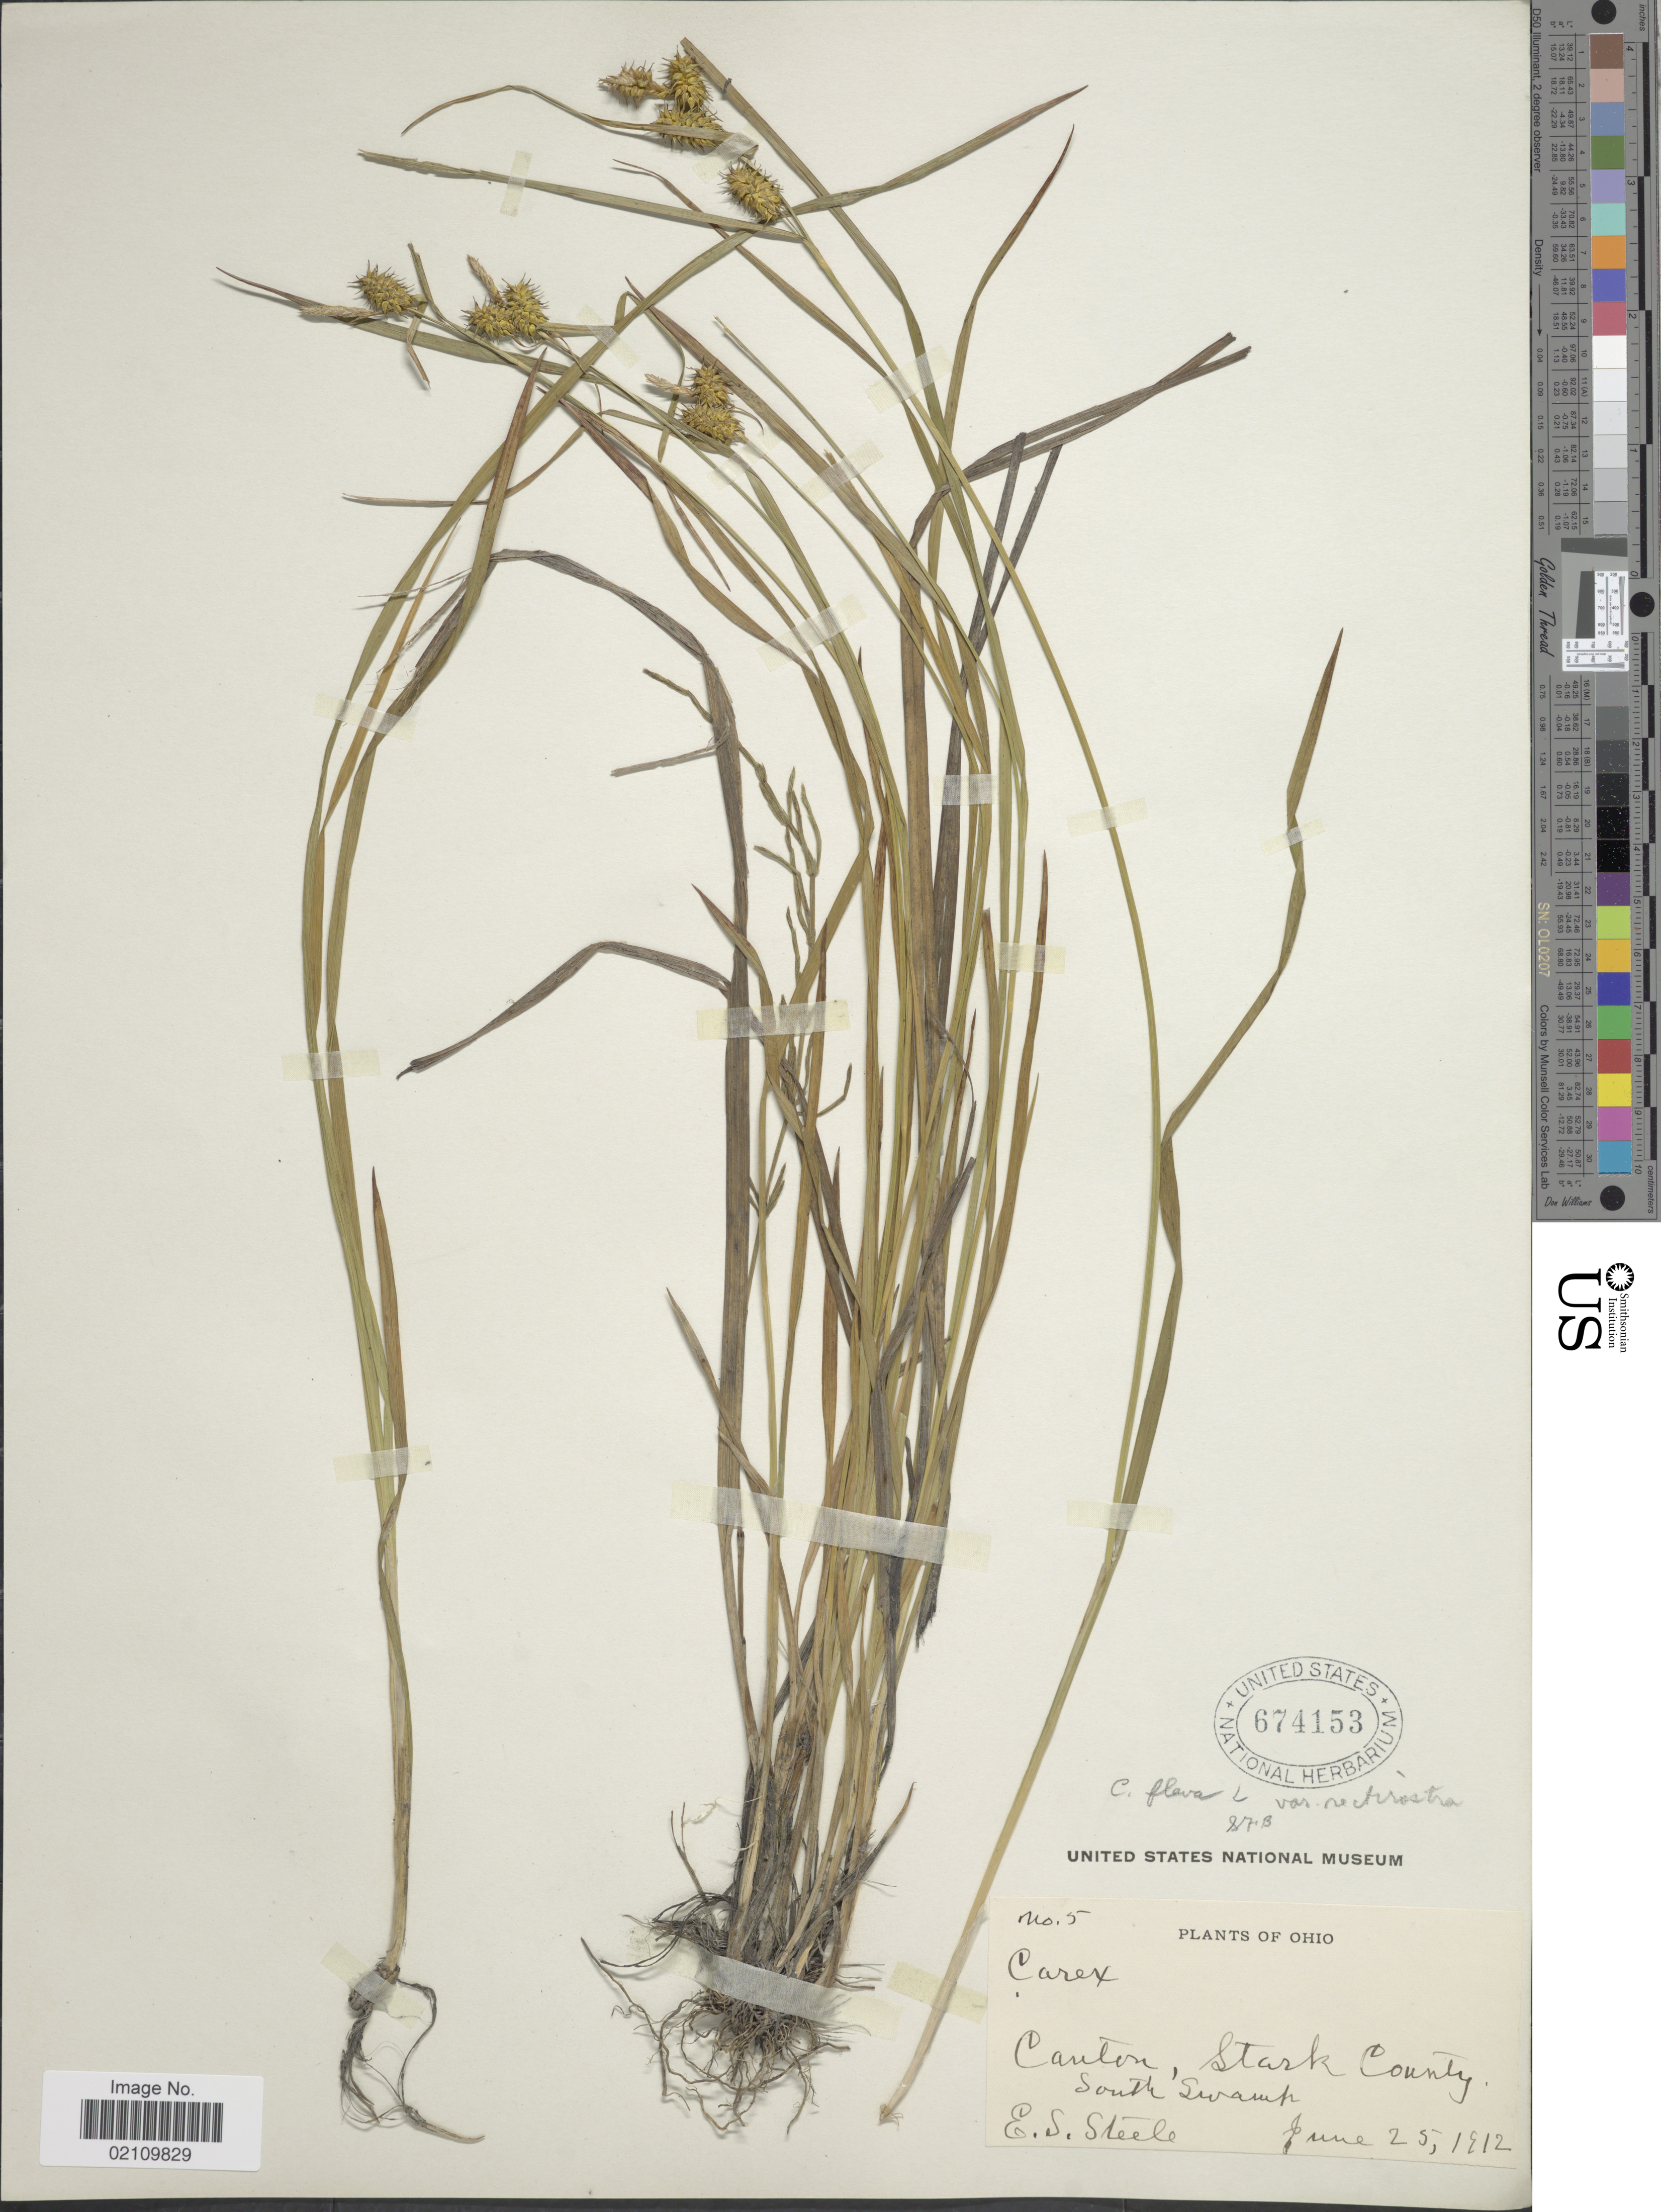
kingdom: Plantae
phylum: Tracheophyta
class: Liliopsida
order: Poales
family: Cyperaceae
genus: Carex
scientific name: Carex oederi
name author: Retz.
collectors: E. Steele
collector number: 5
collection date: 1912-06-25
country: United States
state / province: Ohio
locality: Canton, Stark County. South Swamp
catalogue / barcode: US 674153